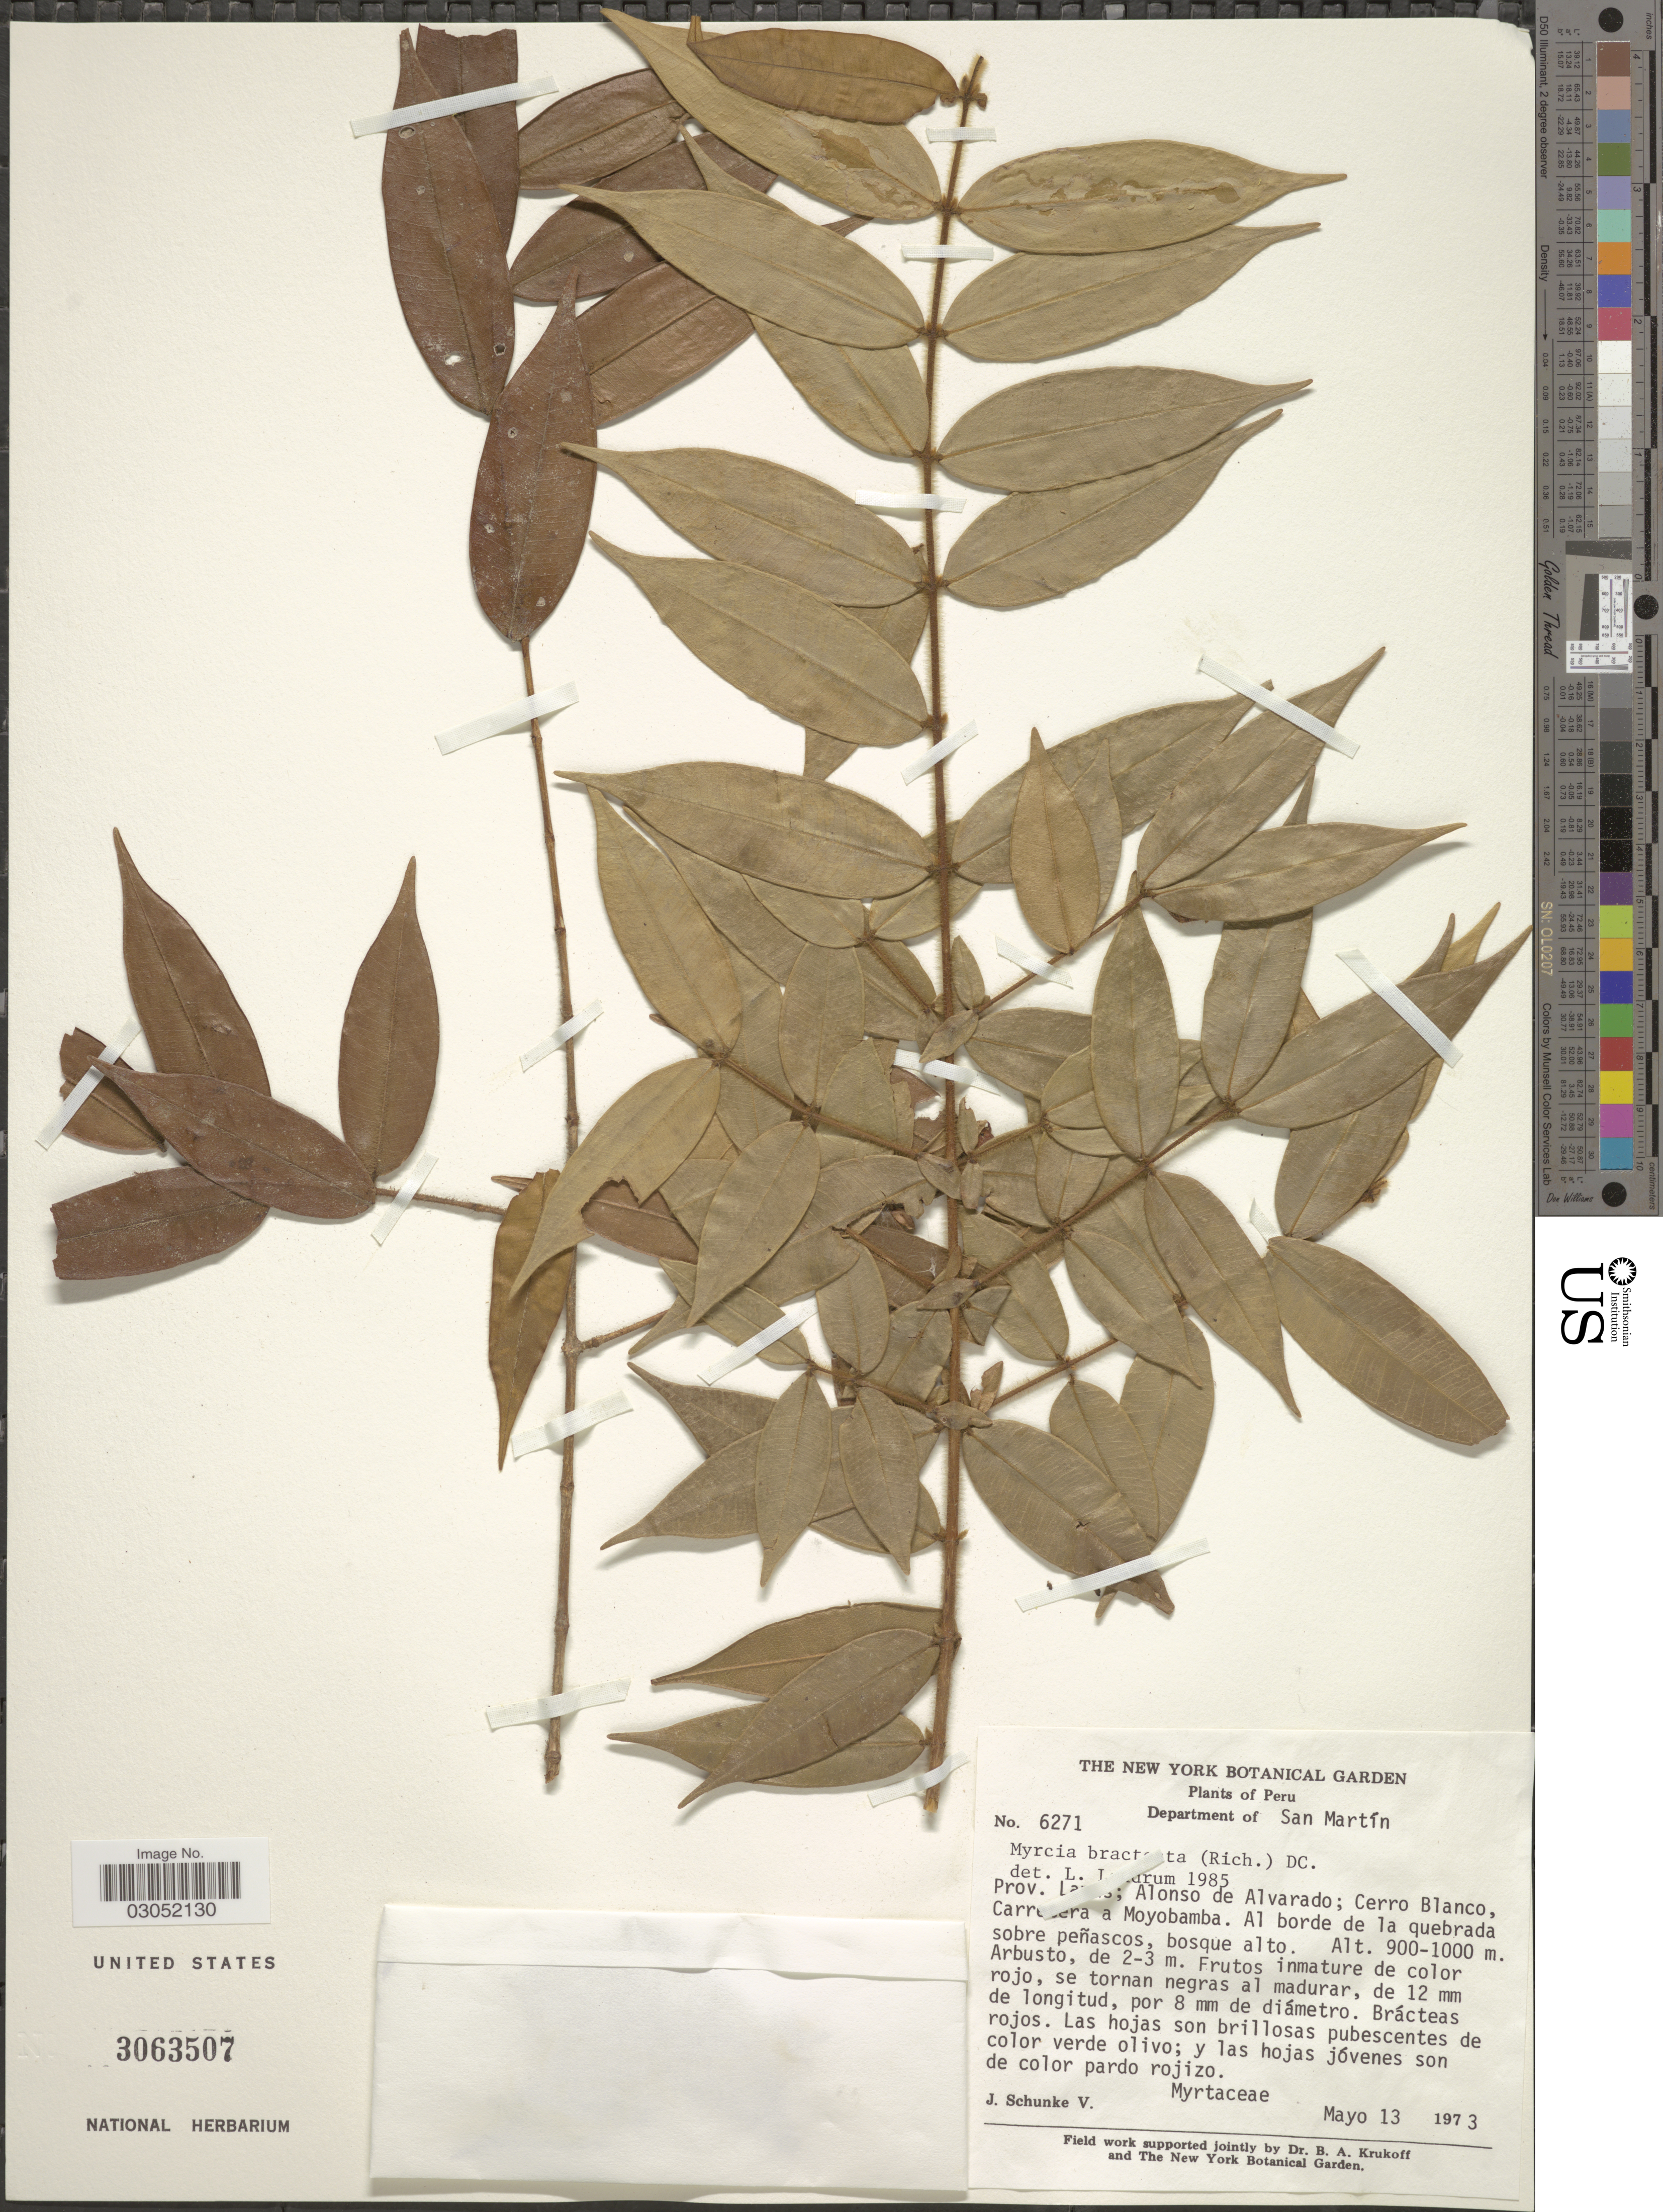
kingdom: Plantae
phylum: Tracheophyta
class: Magnoliopsida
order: Myrtales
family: Myrtaceae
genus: Myrcia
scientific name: Myrcia bracteata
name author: (Rich.) DC.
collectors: J. Schunke Vigo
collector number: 6271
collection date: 1973-05-13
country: Peru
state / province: San Martín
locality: Department of San Martín. Prov. Lamas; Alonso de Alvarado; Cerro Blanco, Carretera a Moyobamba.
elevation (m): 900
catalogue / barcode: US 3063507